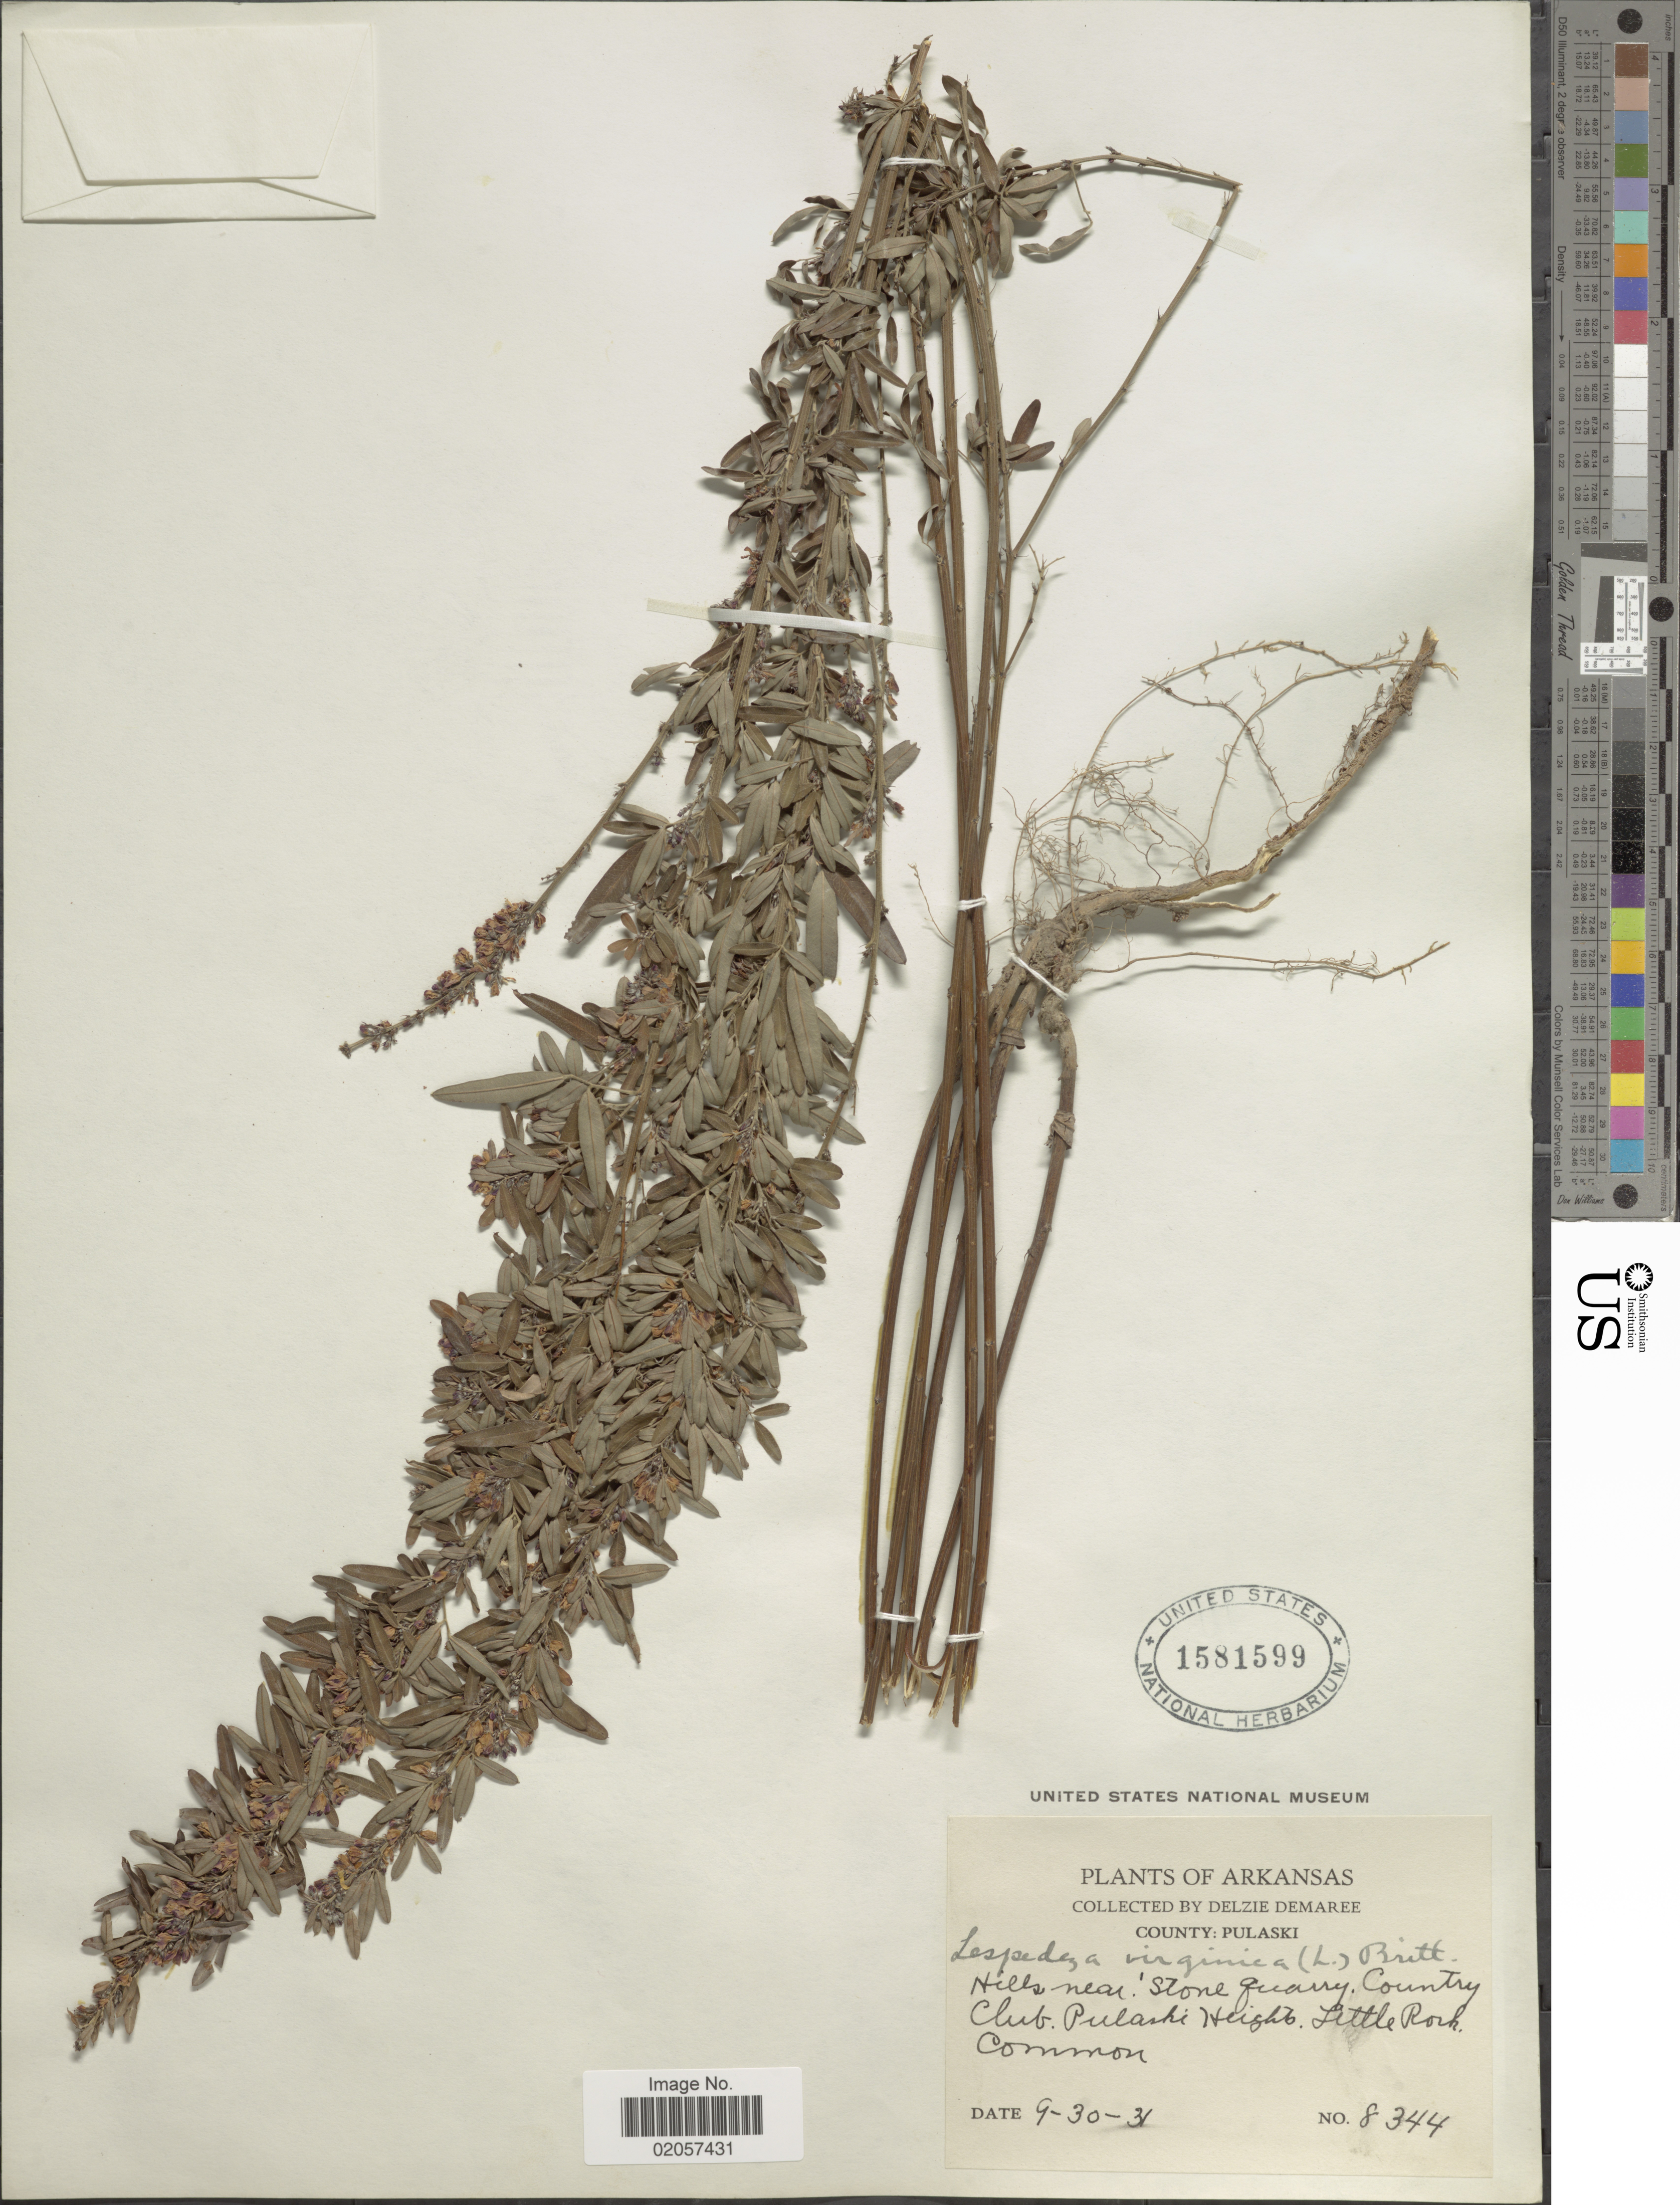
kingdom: Plantae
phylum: Tracheophyta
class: Magnoliopsida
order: Fabales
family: Fabaceae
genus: Lespedeza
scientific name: Lespedeza virginica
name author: (L.) Britton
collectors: D. Demaree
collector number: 8344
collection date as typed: Transcribed d/m/y: 30/9/31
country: United States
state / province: Arkansas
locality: Arkansas, Hills near Stone quarry, County Club. Pulaski Heights. Little Rick. County: Pulaski.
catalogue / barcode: US 1581599